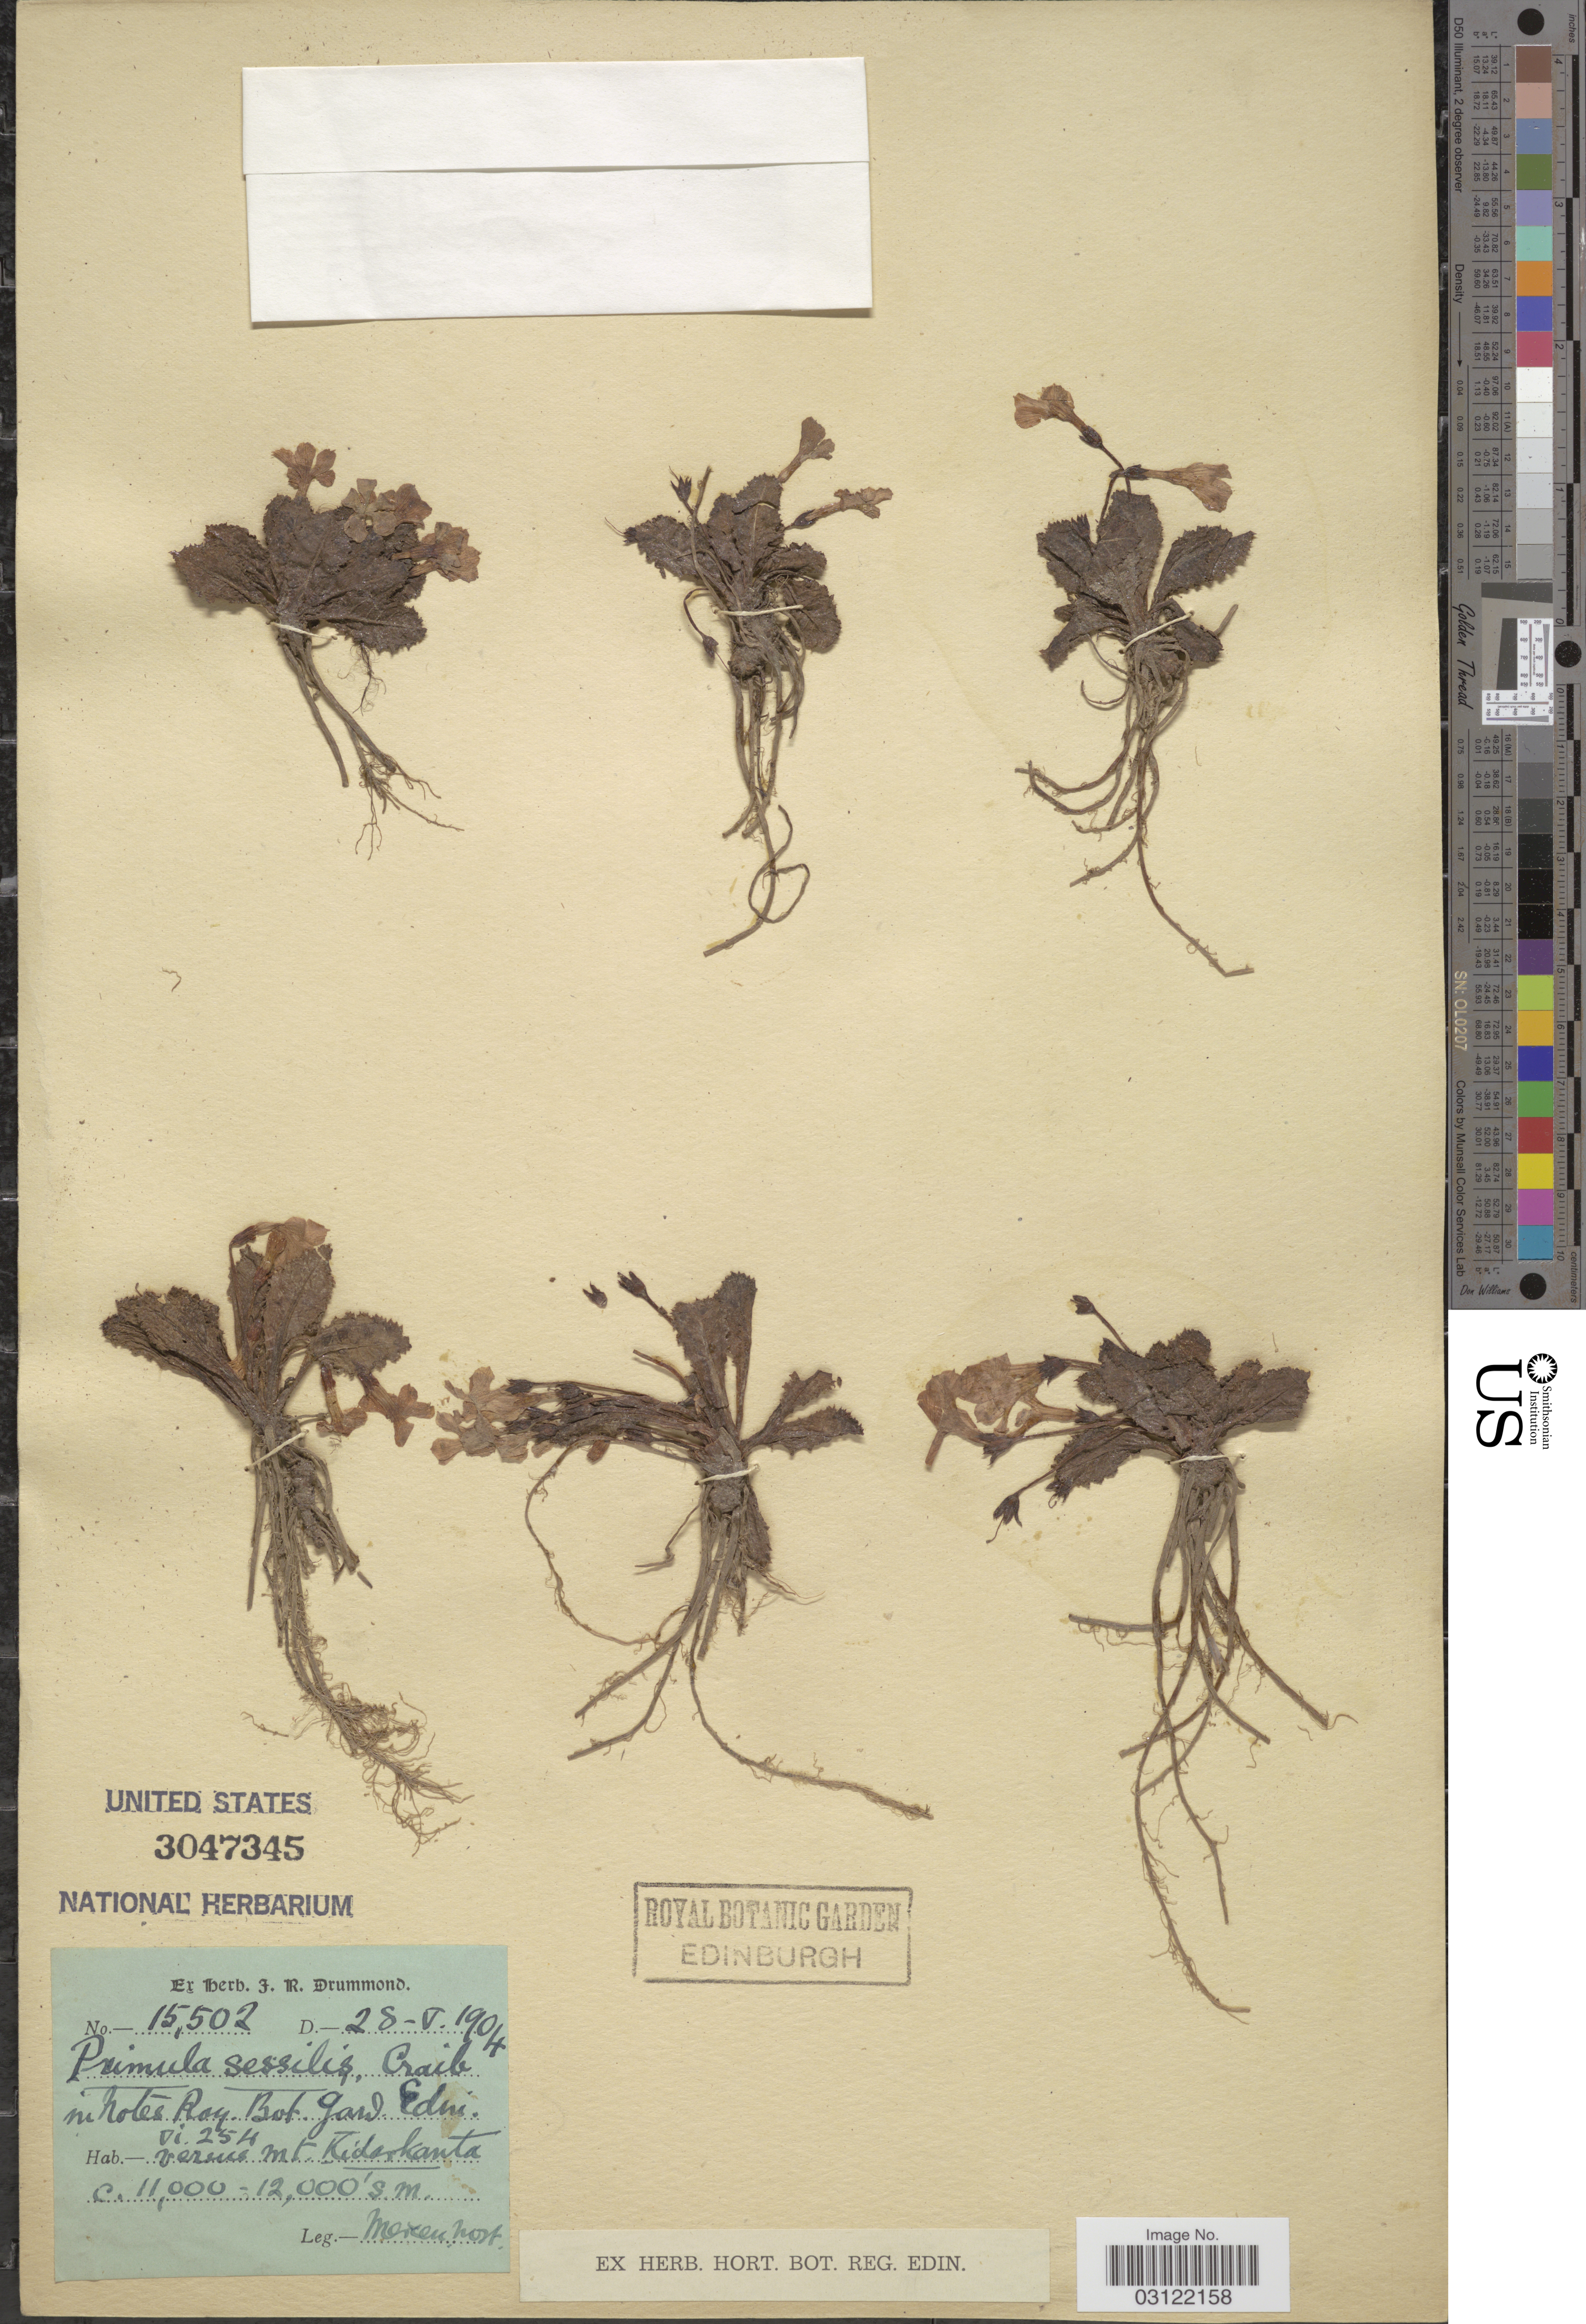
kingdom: Plantae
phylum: Tracheophyta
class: Magnoliopsida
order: Ericales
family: Primulaceae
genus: Primula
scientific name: Primula sessilis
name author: Royle ex Craib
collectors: M. Noster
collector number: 15502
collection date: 1904-05-28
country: India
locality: Versus mt. Kidarkanta.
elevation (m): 11000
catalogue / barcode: US 3047345